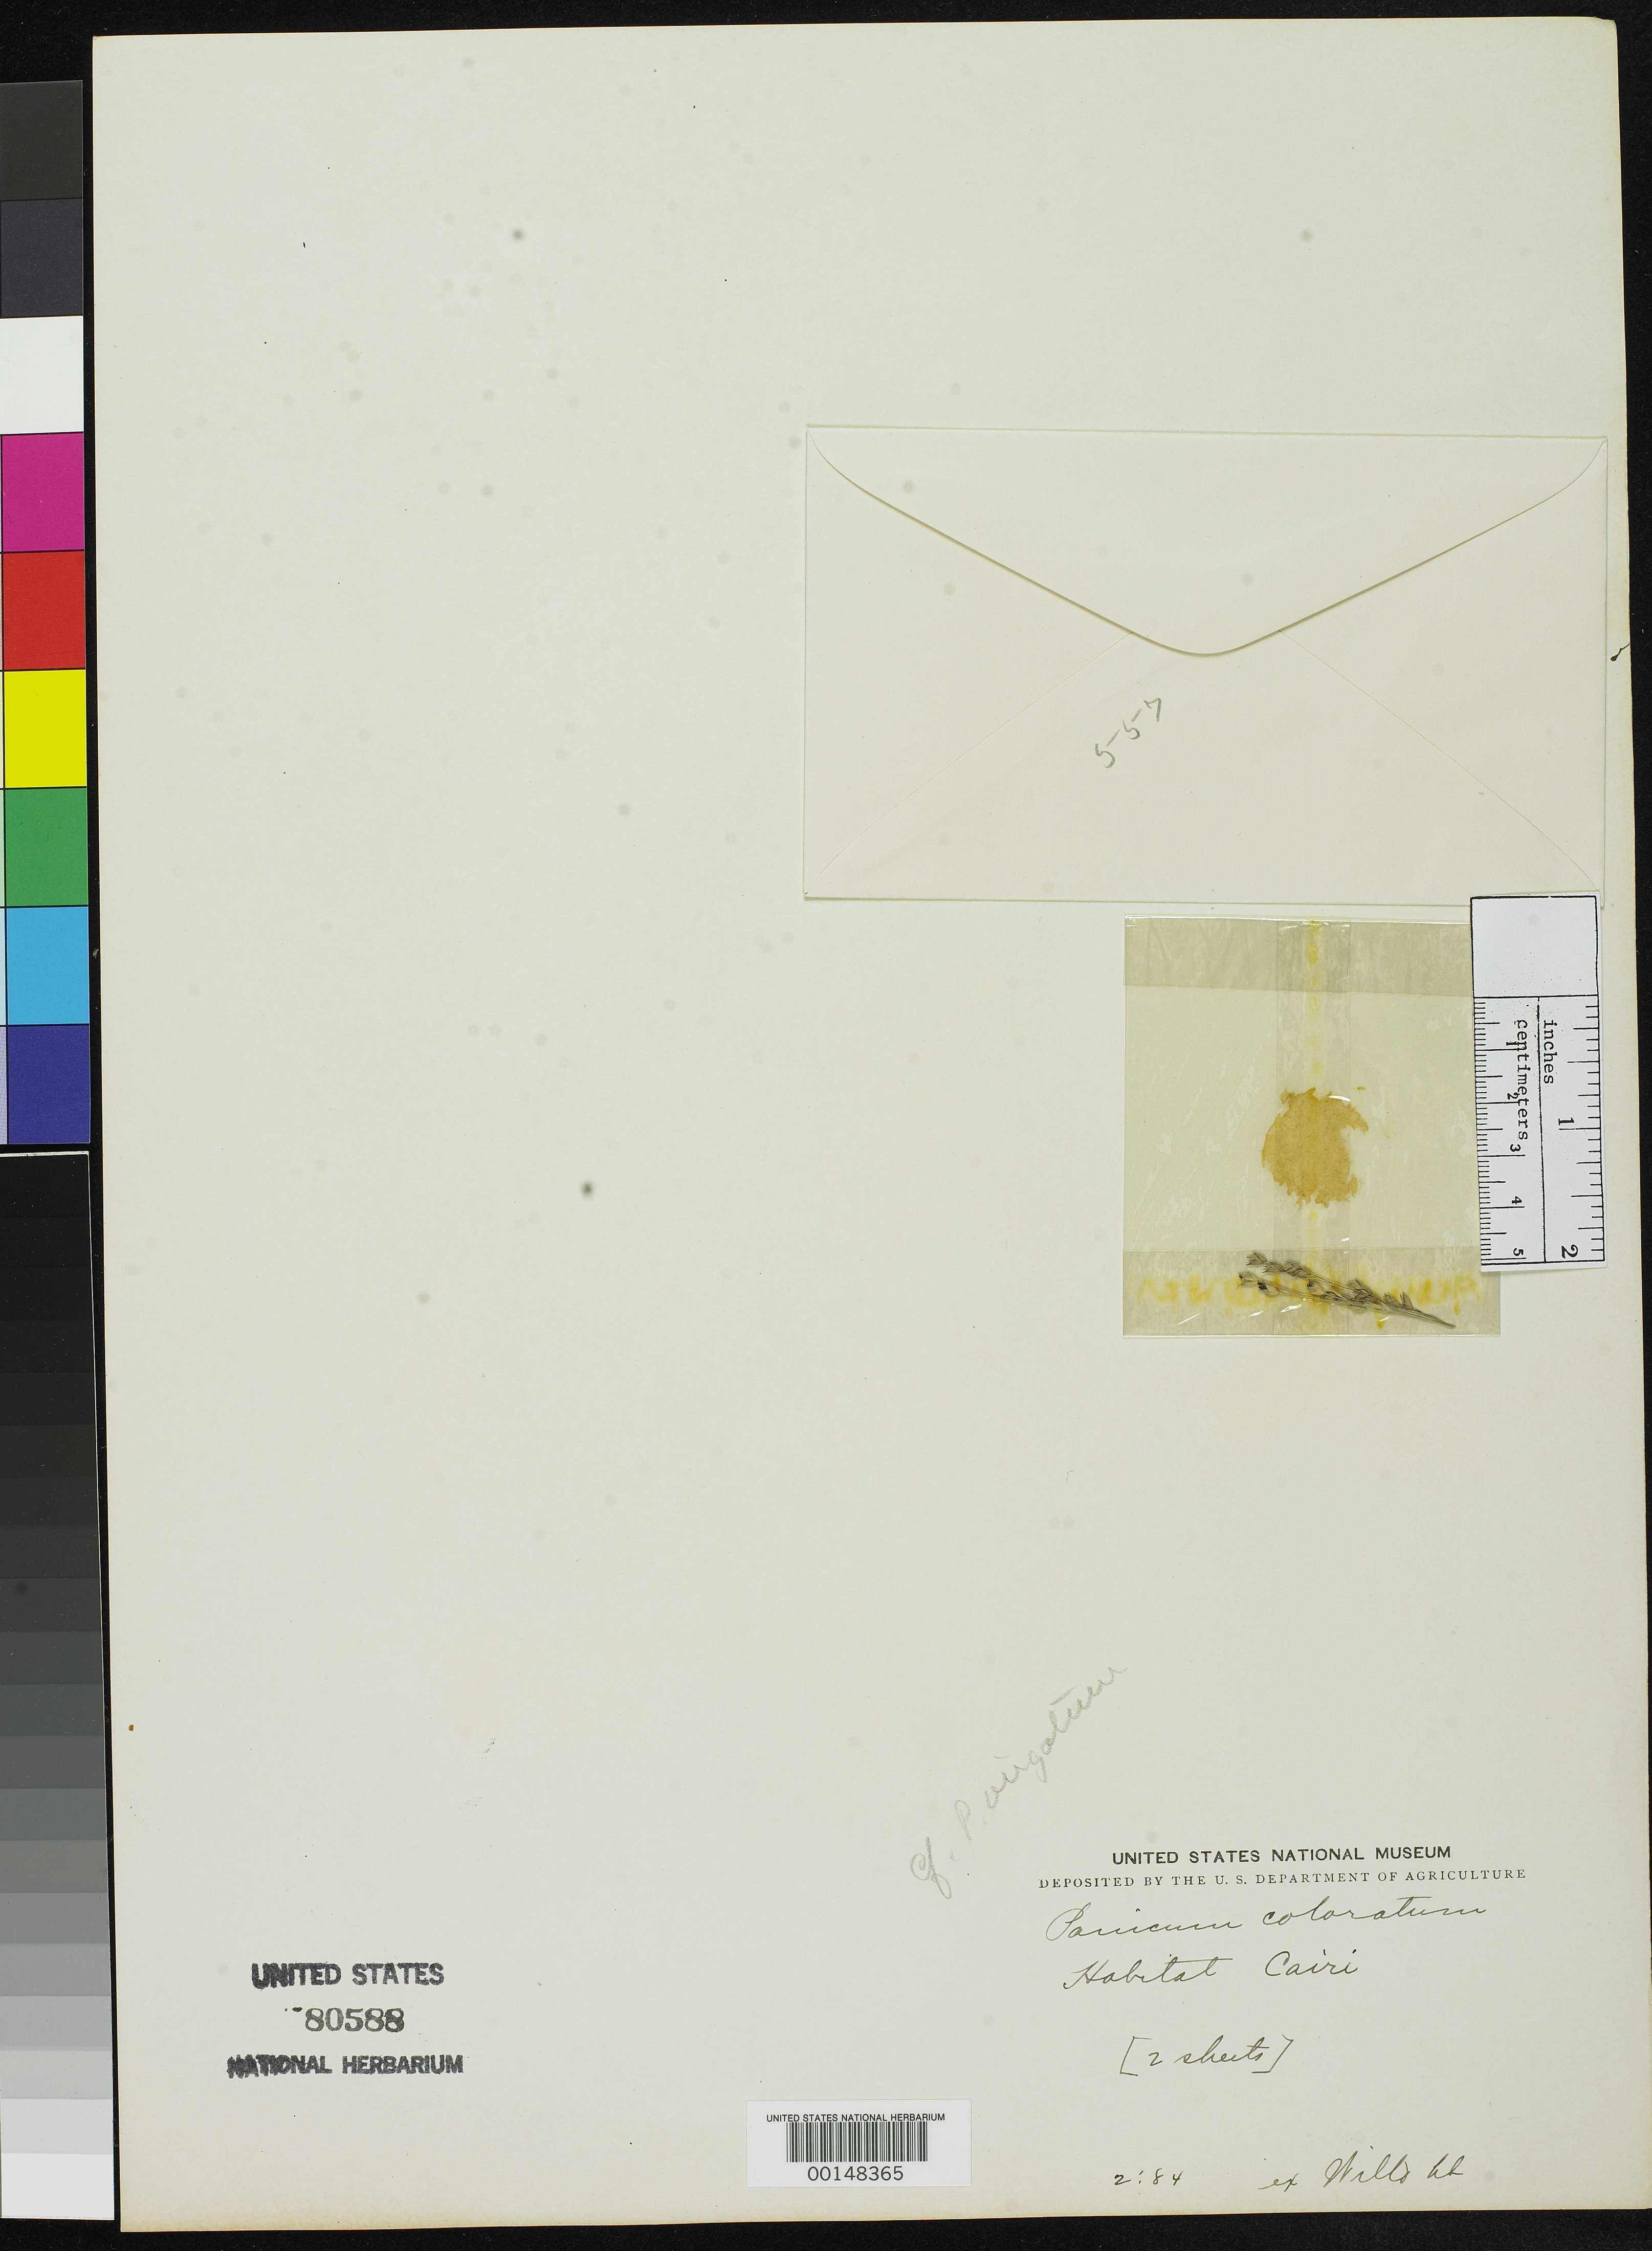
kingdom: Plantae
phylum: Tracheophyta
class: Liliopsida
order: Poales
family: Poaceae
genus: Panicum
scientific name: Panicum coloratum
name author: L.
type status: Type Fragment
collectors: P. Forsskål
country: Egypt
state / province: Al Qahirah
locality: Cairo.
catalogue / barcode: US 80588